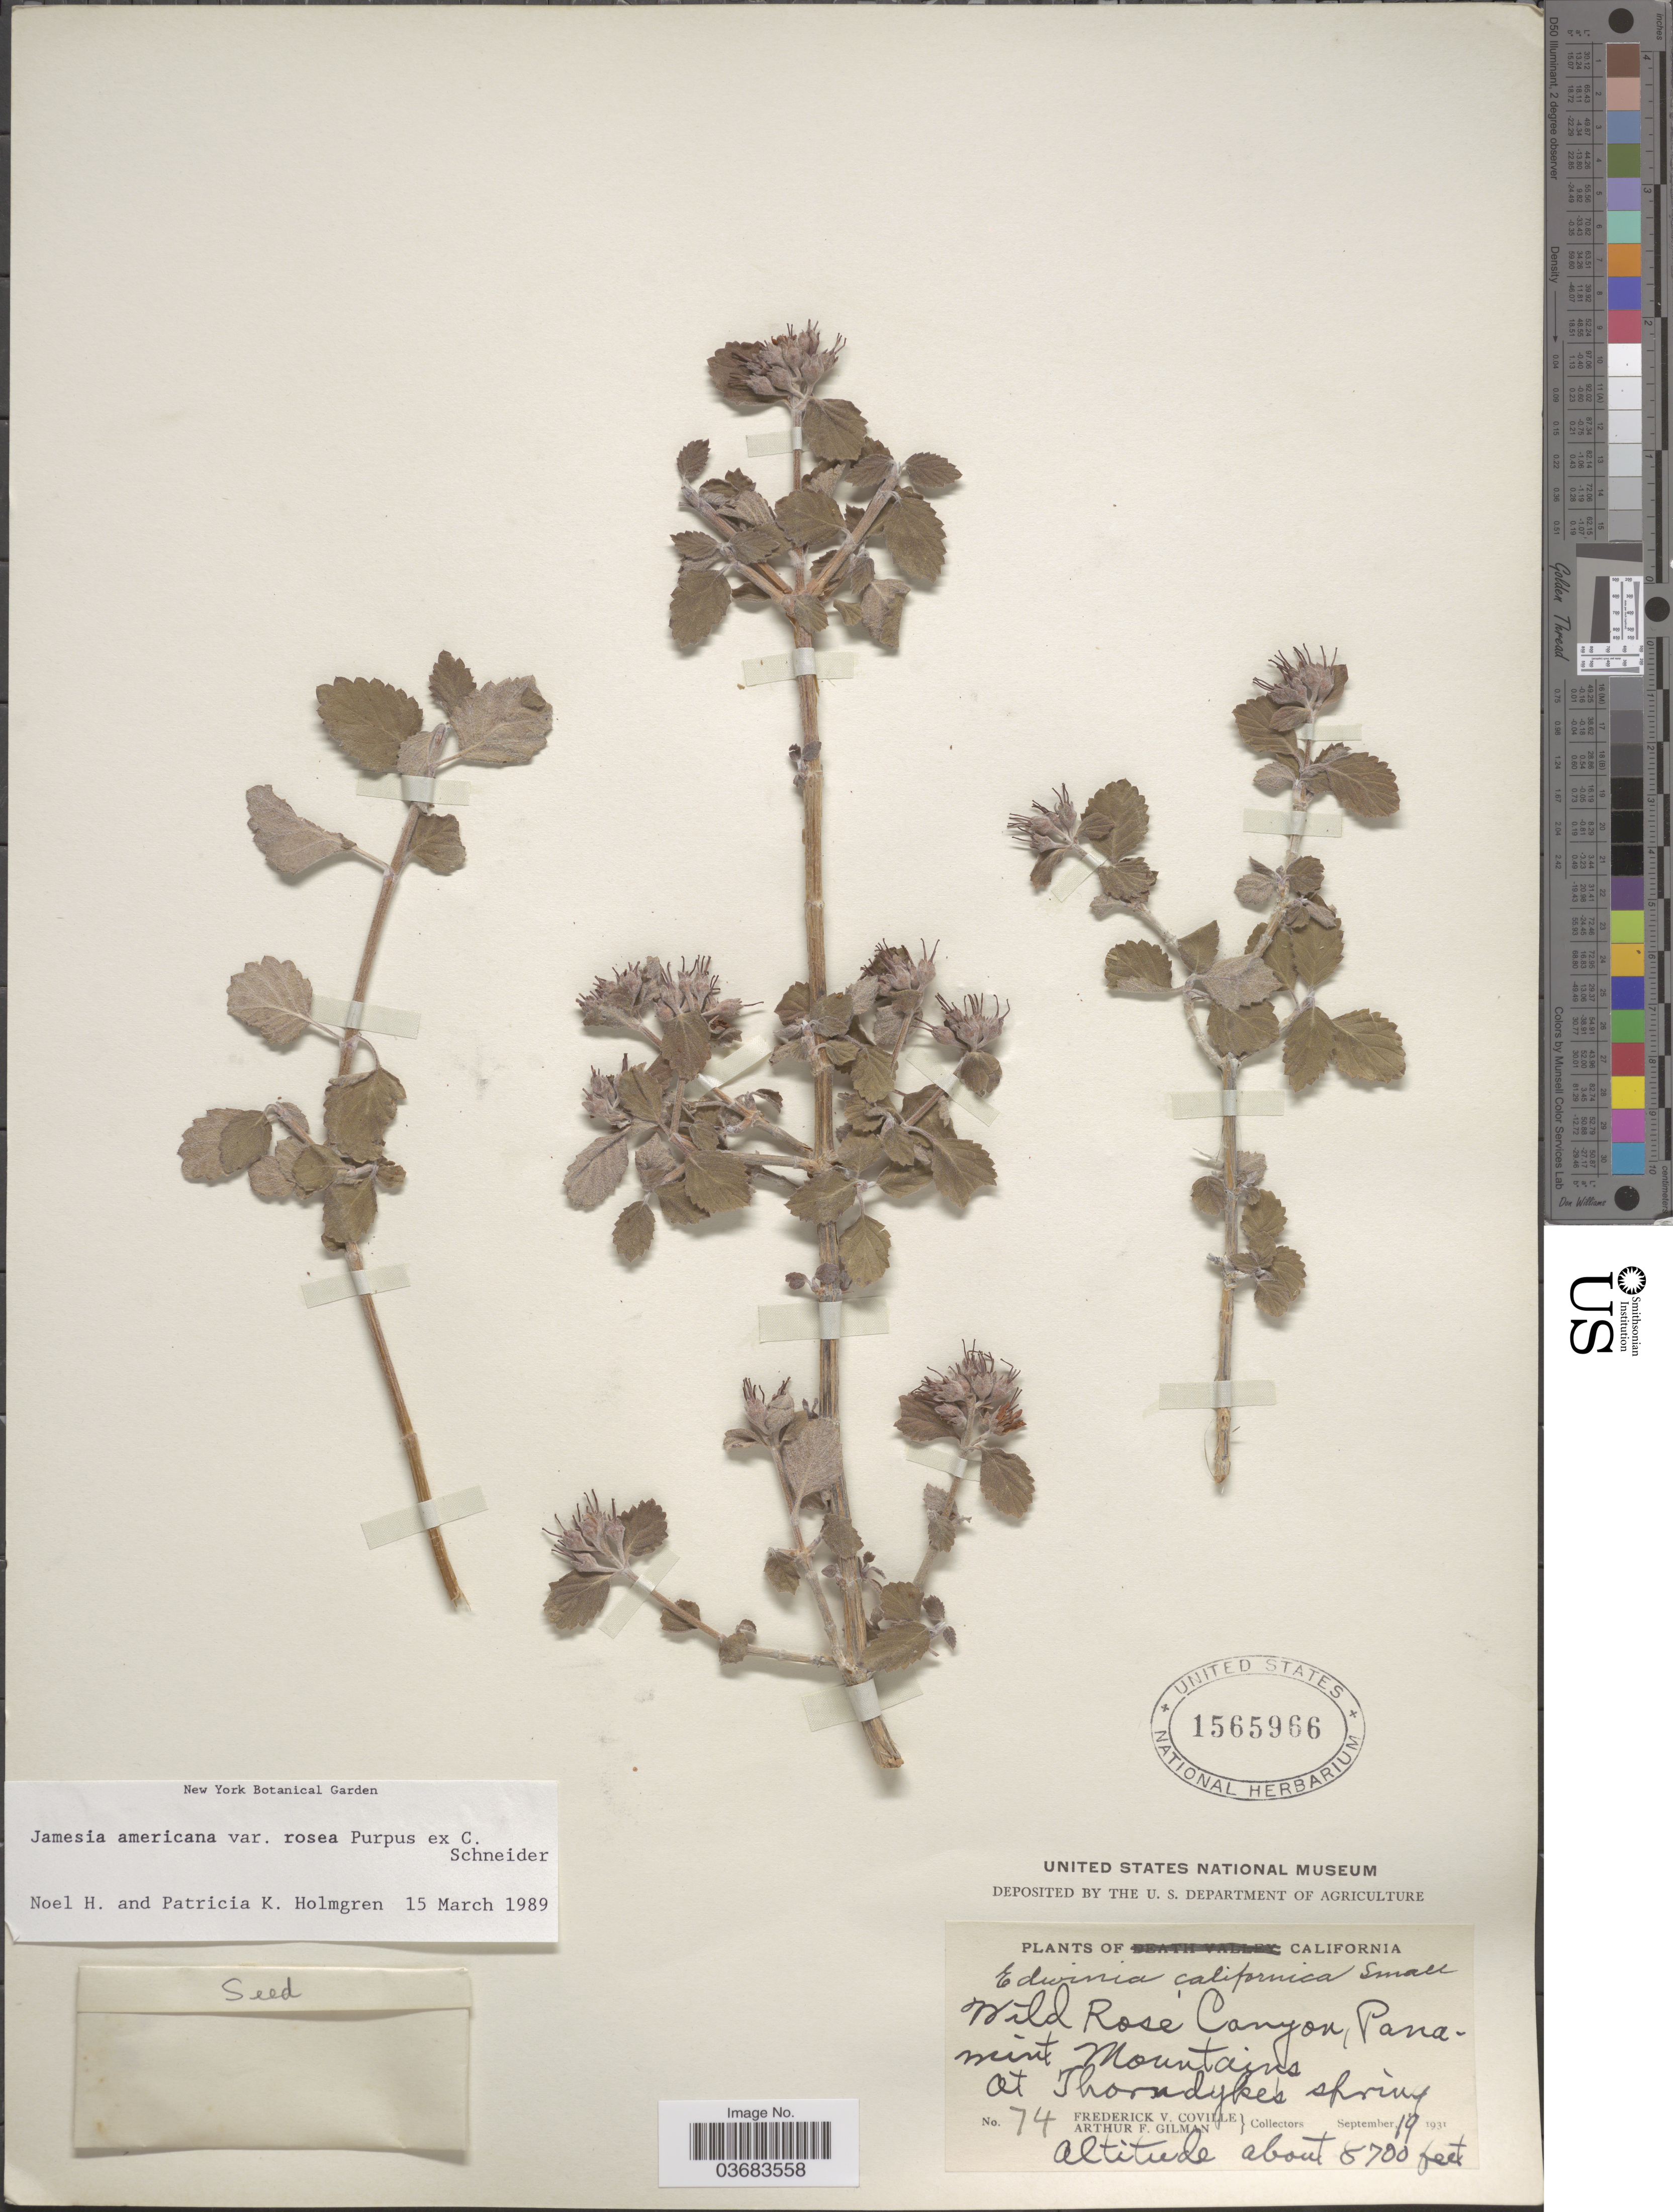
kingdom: Plantae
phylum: Tracheophyta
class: Magnoliopsida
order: Cornales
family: Hydrangeaceae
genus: Edwinia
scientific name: Edwinia americana var. americana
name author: (Torr. & A. Gray) A. Heller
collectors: F. V. Coville & A. Gilman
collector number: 74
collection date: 1931-09-19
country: United States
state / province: California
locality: Wild Rose Canyon, Panamint Mountains. At Thorndyke's spring.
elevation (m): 2652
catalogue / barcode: US 1565966